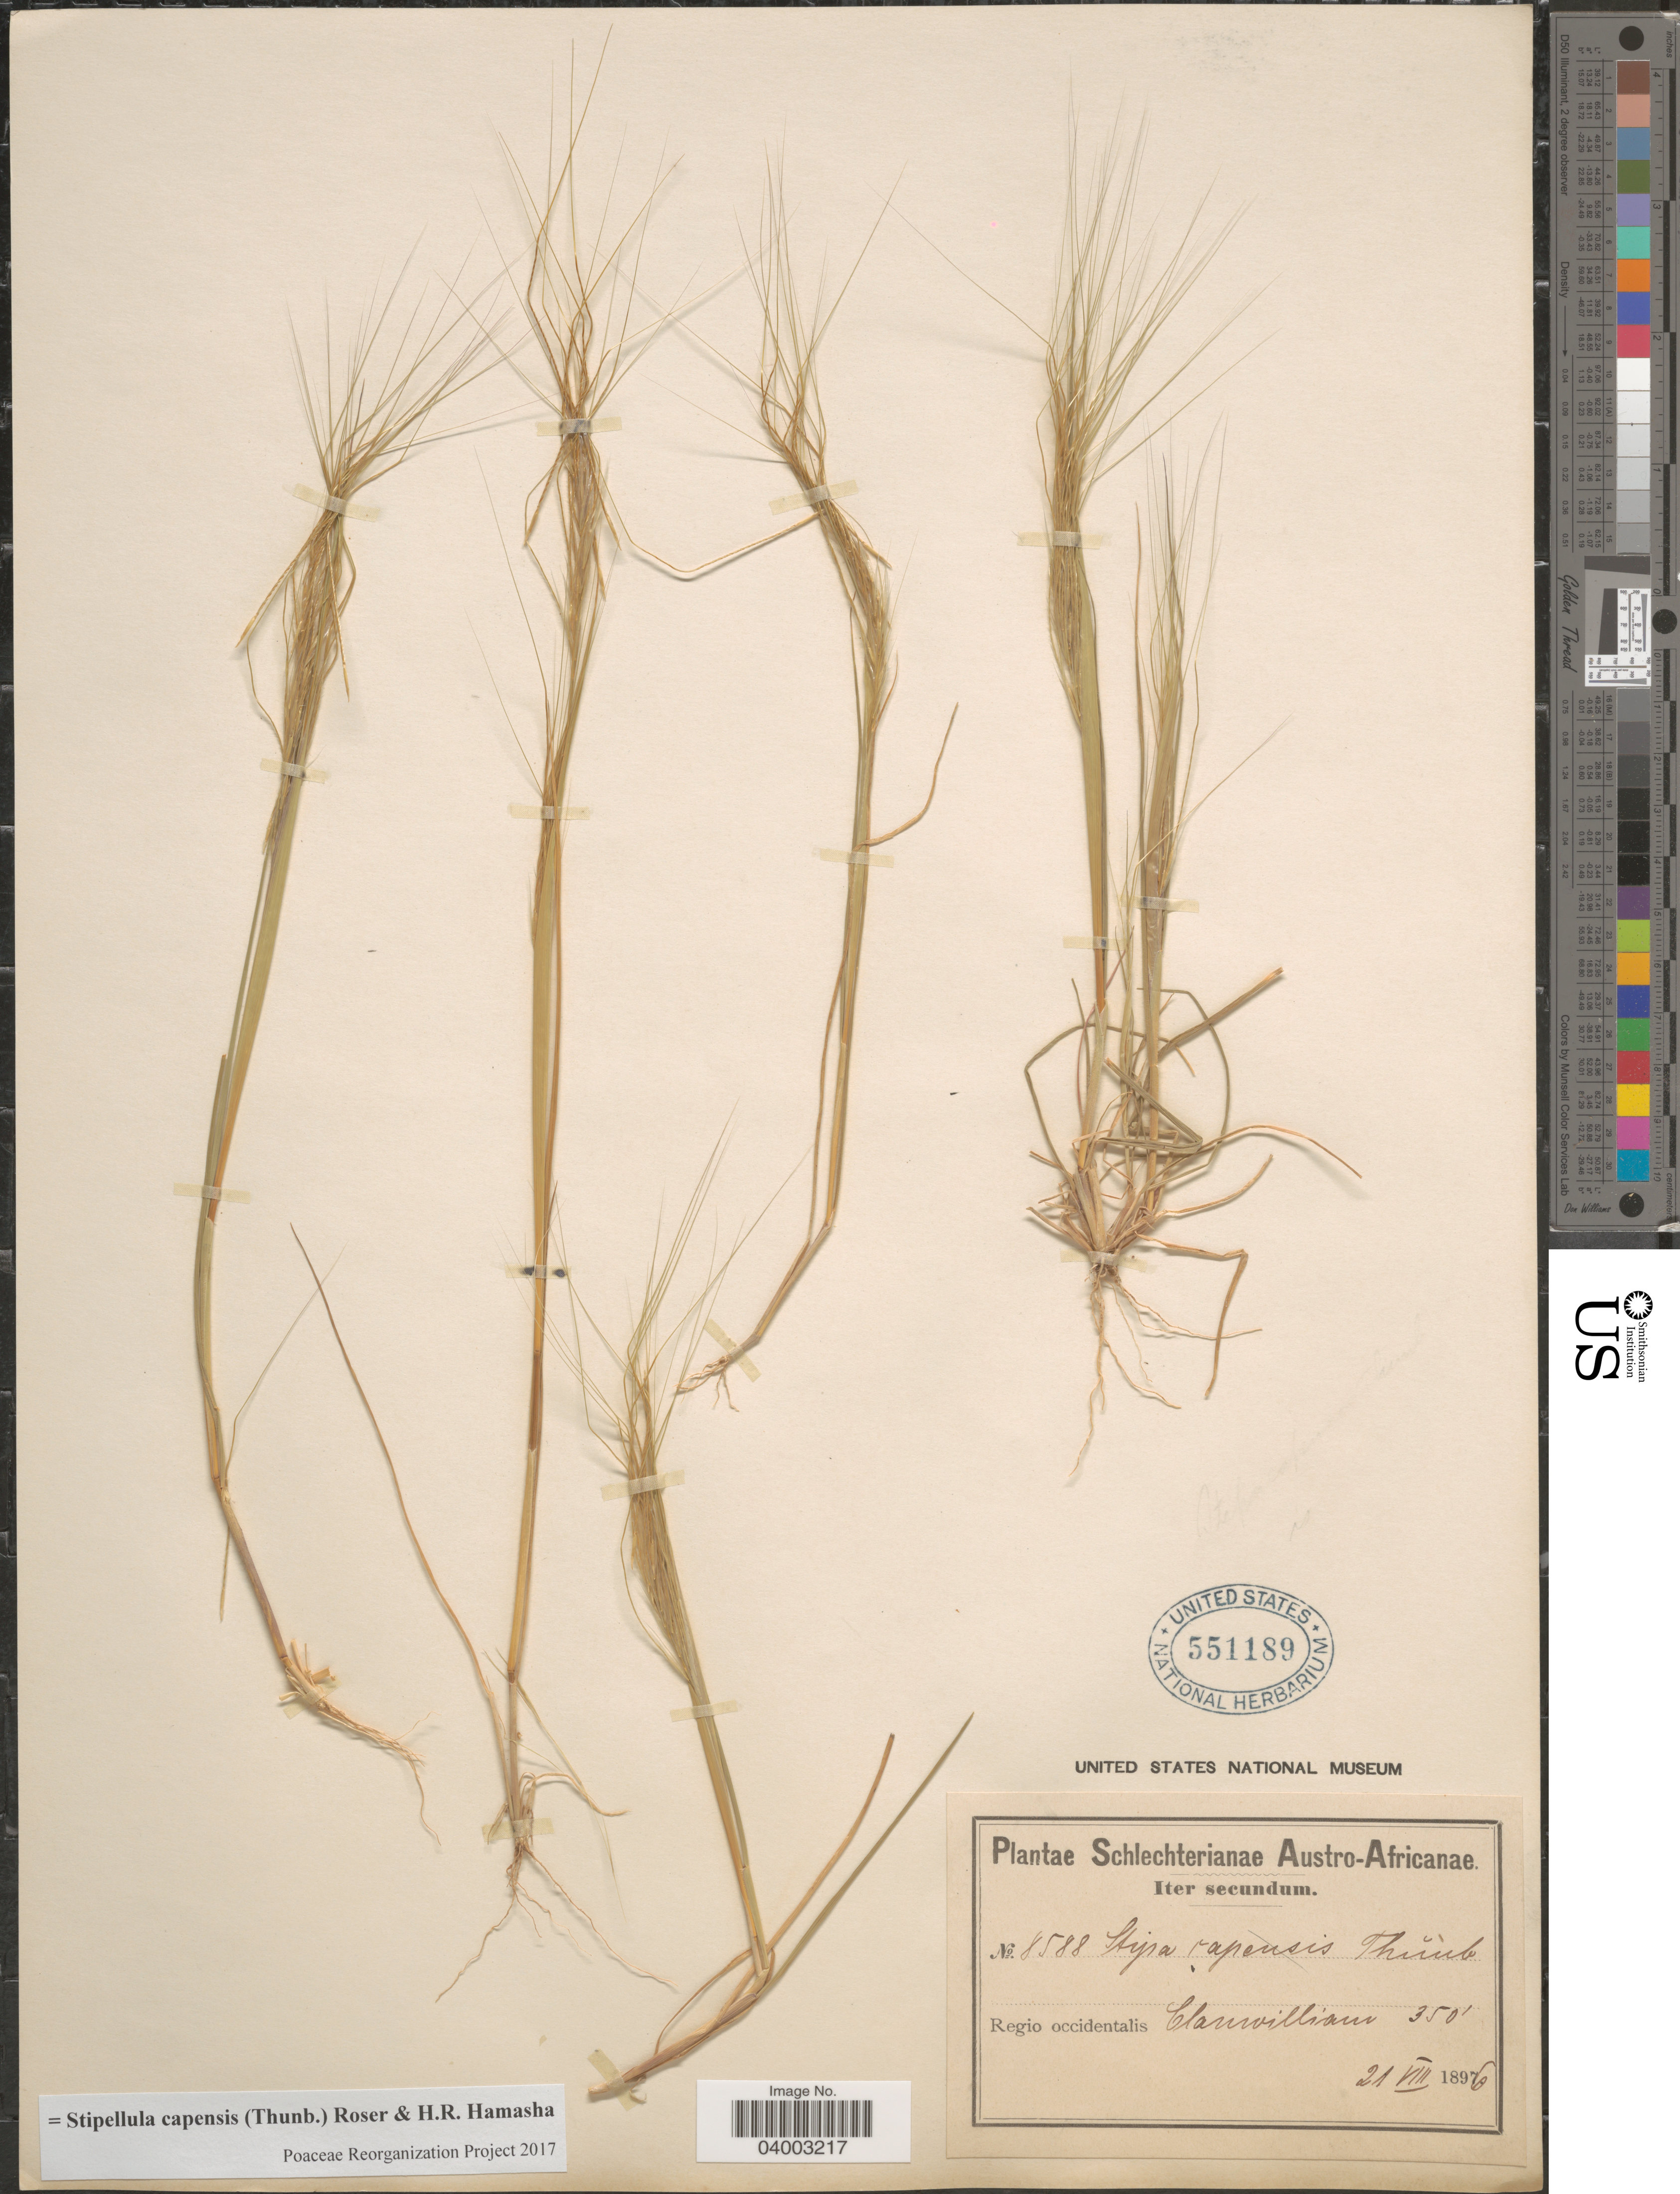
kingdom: Plantae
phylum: Tracheophyta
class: Liliopsida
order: Poales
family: Poaceae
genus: Stipellula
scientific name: Stipellula capensis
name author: (Thunb.) Röser & H. R. Hamasha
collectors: Schlechter, --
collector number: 8588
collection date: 1896-08-21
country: South Africa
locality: Austro-Africanae. Regio occidentalis Clanwilliam.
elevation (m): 107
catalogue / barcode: US 551189